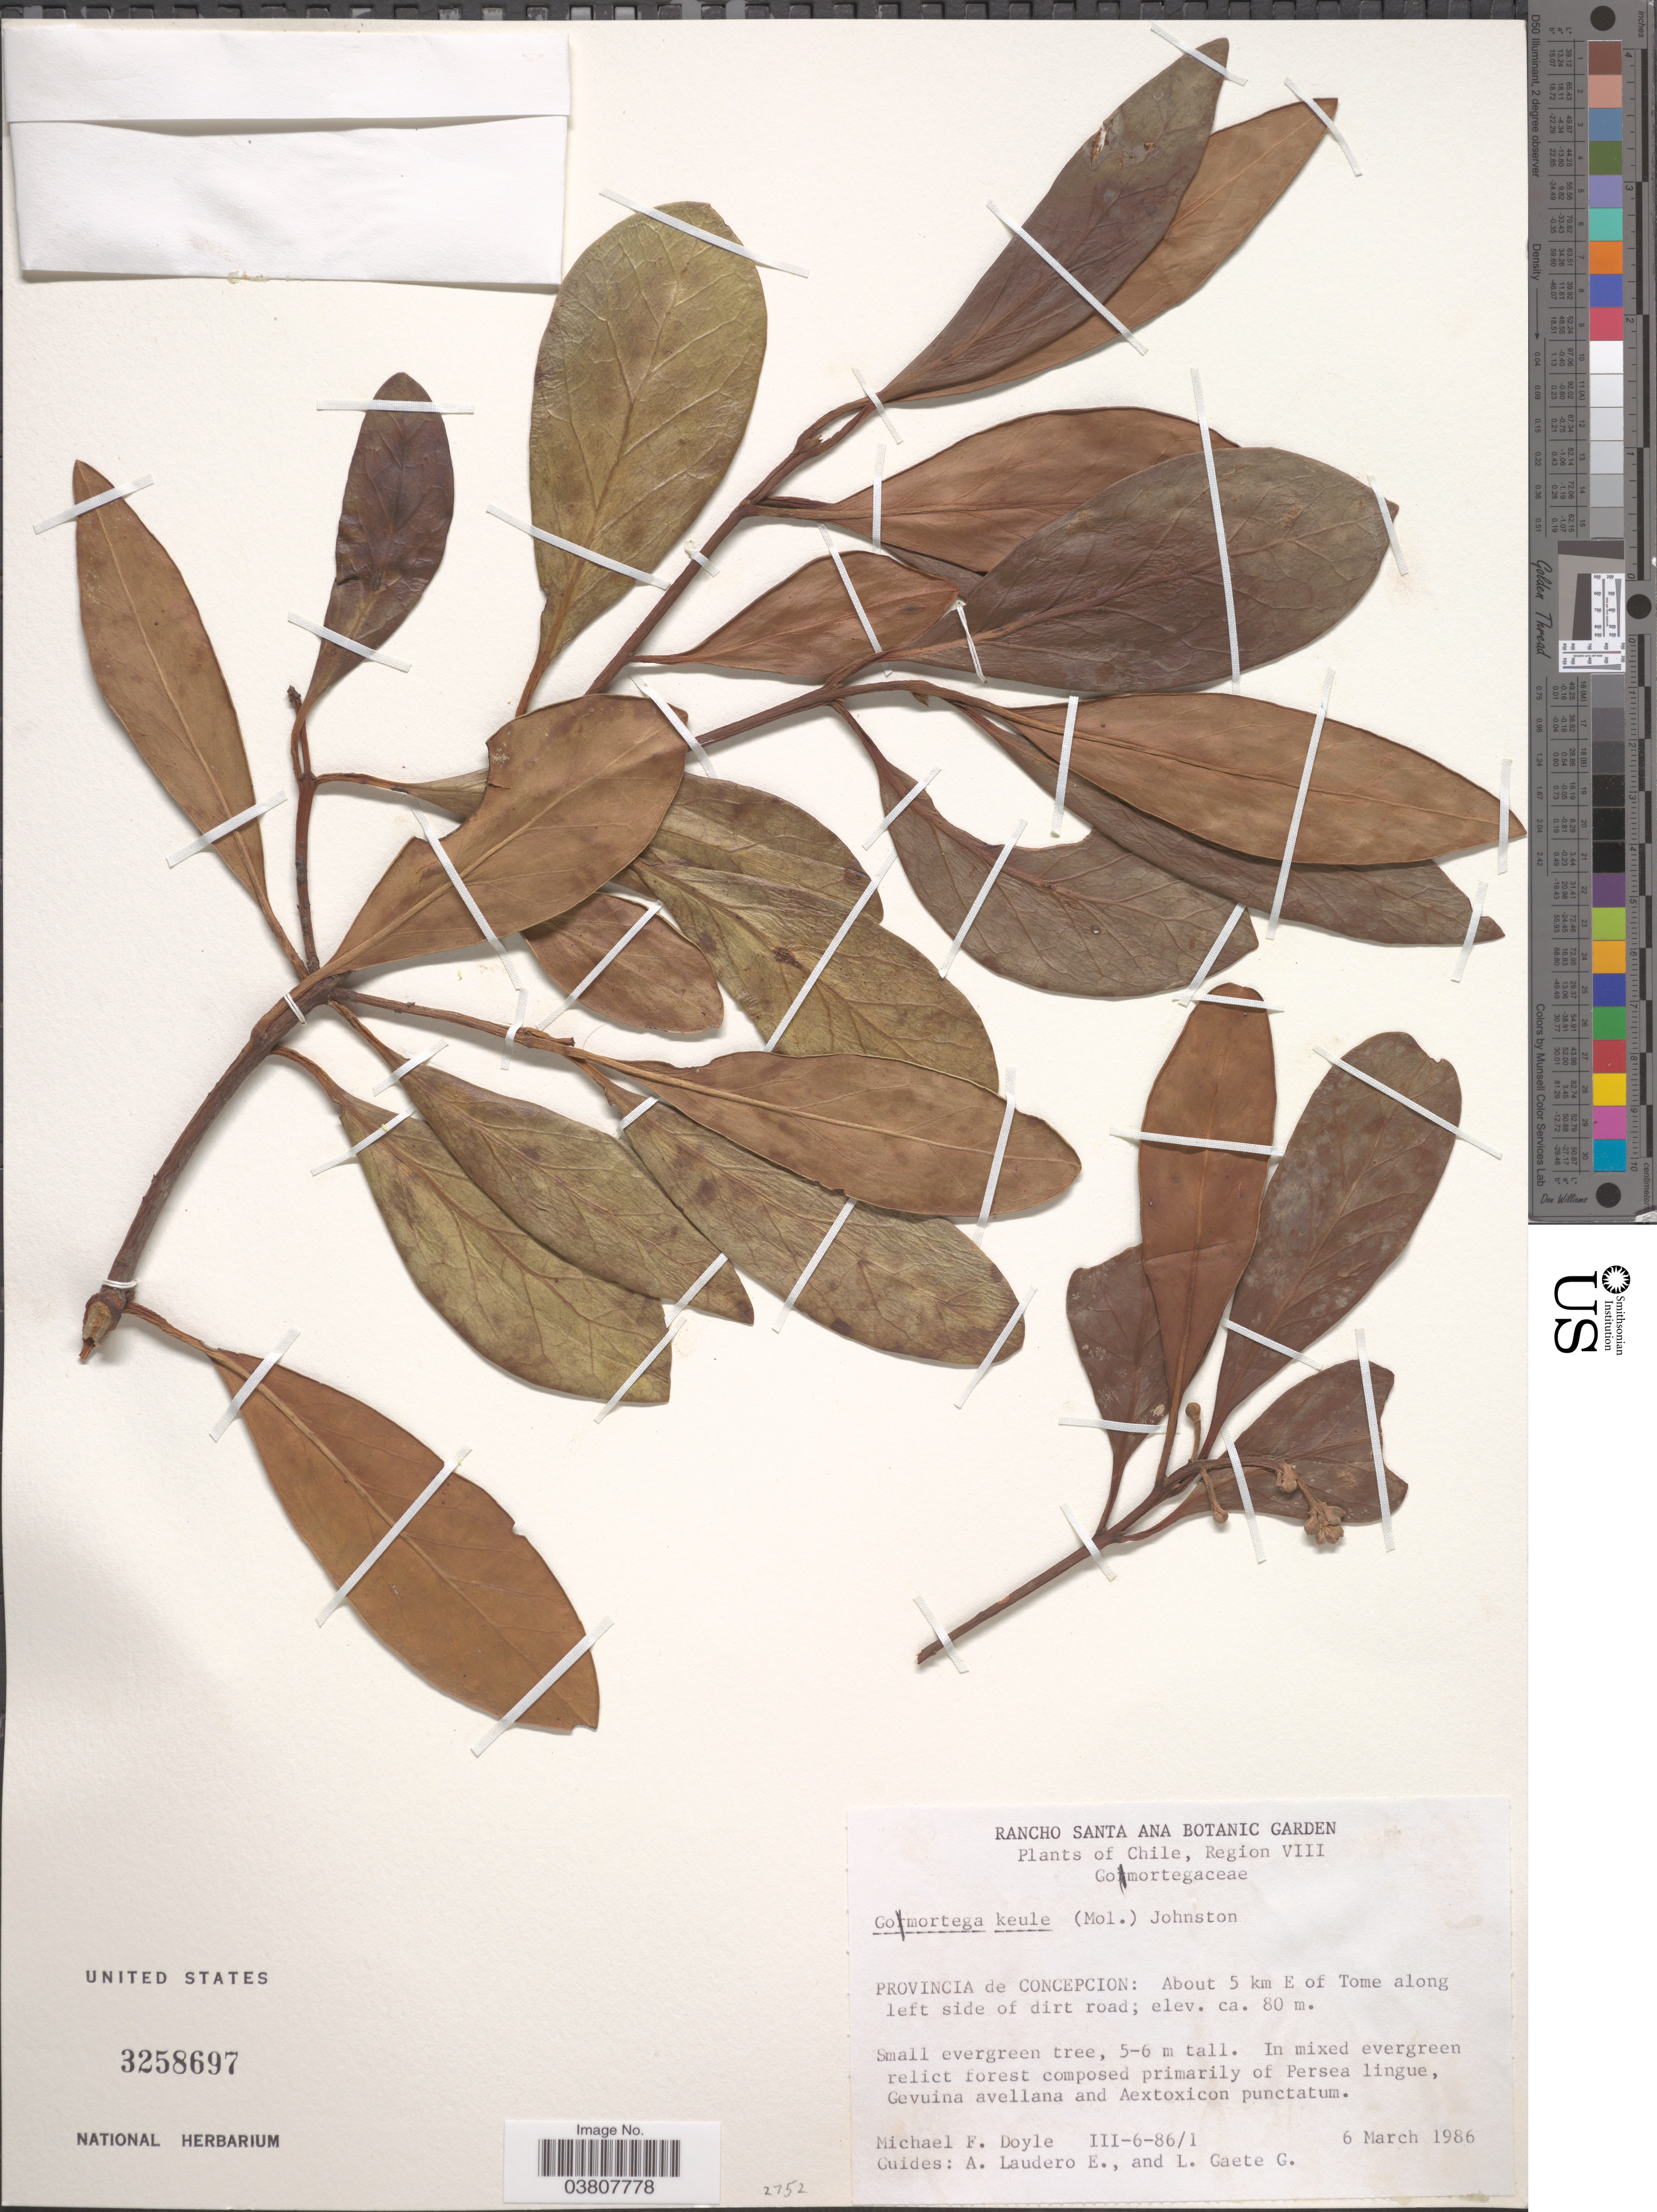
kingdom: Plantae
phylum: Tracheophyta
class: Magnoliopsida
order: Laurales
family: Gomortegaceae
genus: Gomortega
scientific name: Gomortega keule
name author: (Molina) I.M. Johnst.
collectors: M. Doyle, A. Laudero E. & L. Gaete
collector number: III-6-86/1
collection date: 1986-03-06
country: Chile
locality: Region VIII, Provincia de Concepcion: About 5 km E of Tome along left side of dirt road.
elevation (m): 80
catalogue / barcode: US 3258697